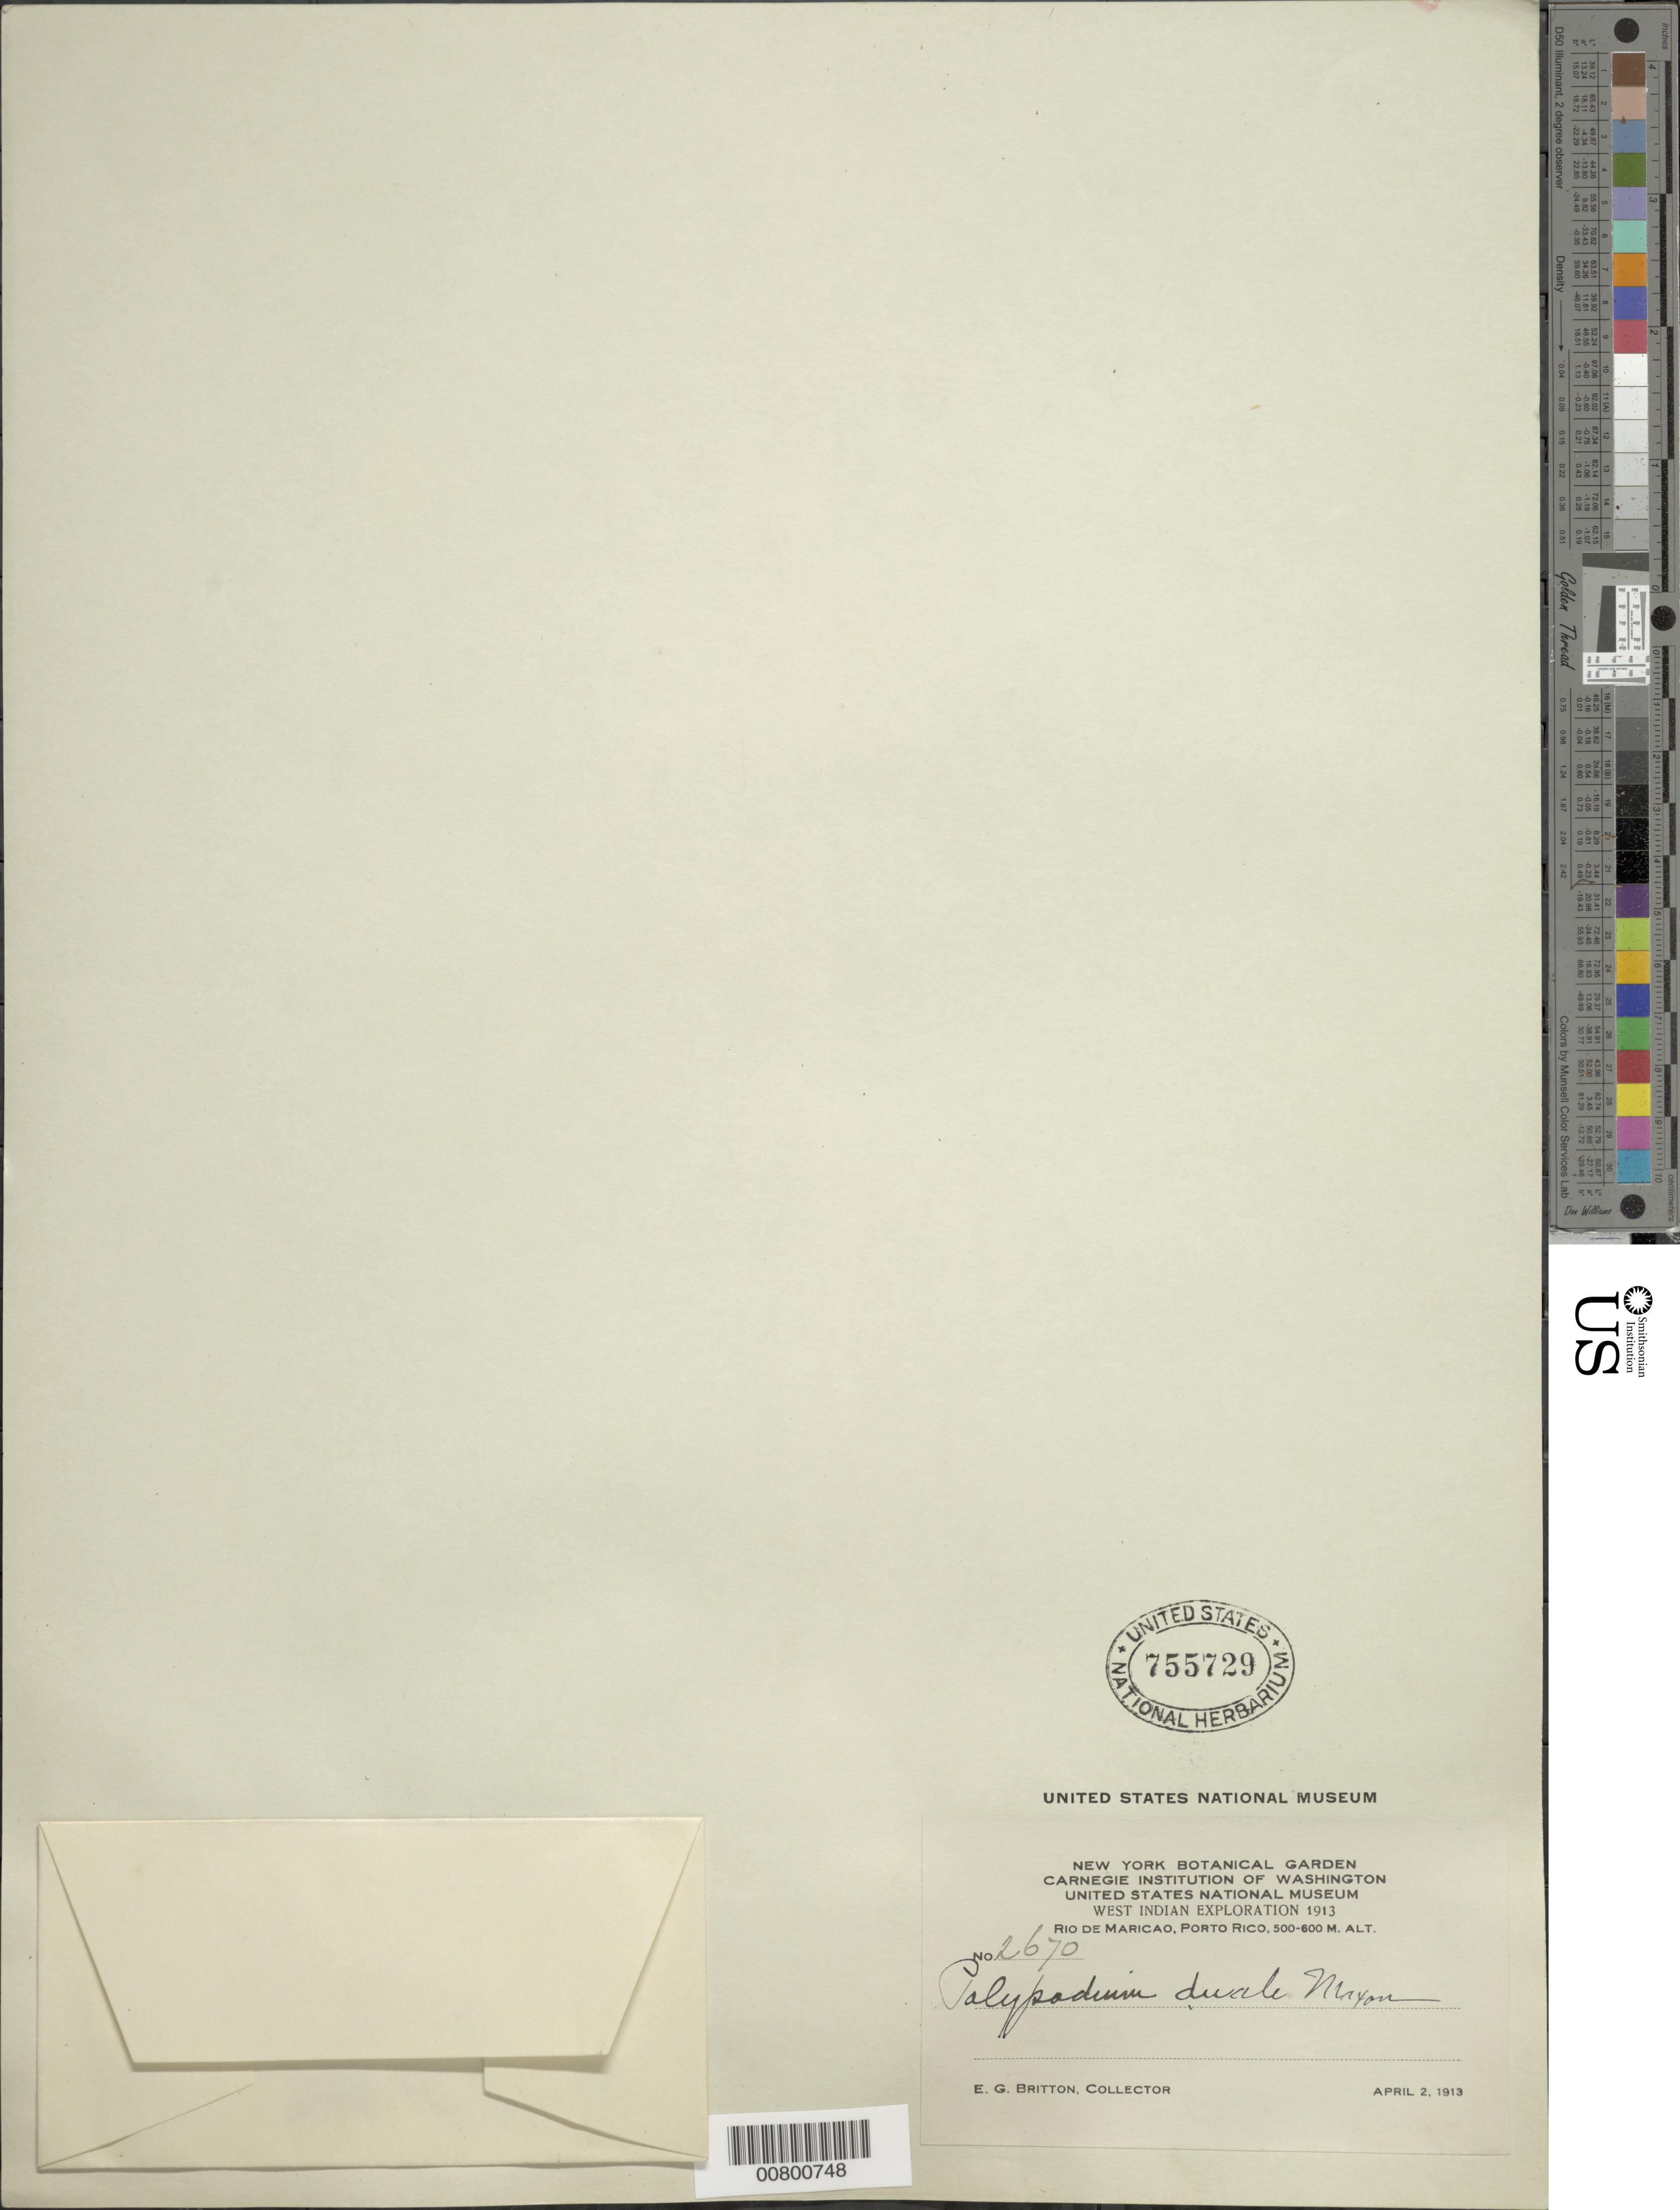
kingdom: Plantae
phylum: Tracheophyta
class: Polypodiopsida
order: Polypodiales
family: Polypodiaceae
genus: Cochlidium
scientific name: Cochlidium serrulatum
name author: (Sw.) L.E. Bishop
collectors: E. G. Britton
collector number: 2670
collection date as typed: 02 Apr 1913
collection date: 1913-04-02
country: Puerto Rico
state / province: Maricao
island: Puerto Rico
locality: Rio de maricao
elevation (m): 500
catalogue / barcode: US 755729